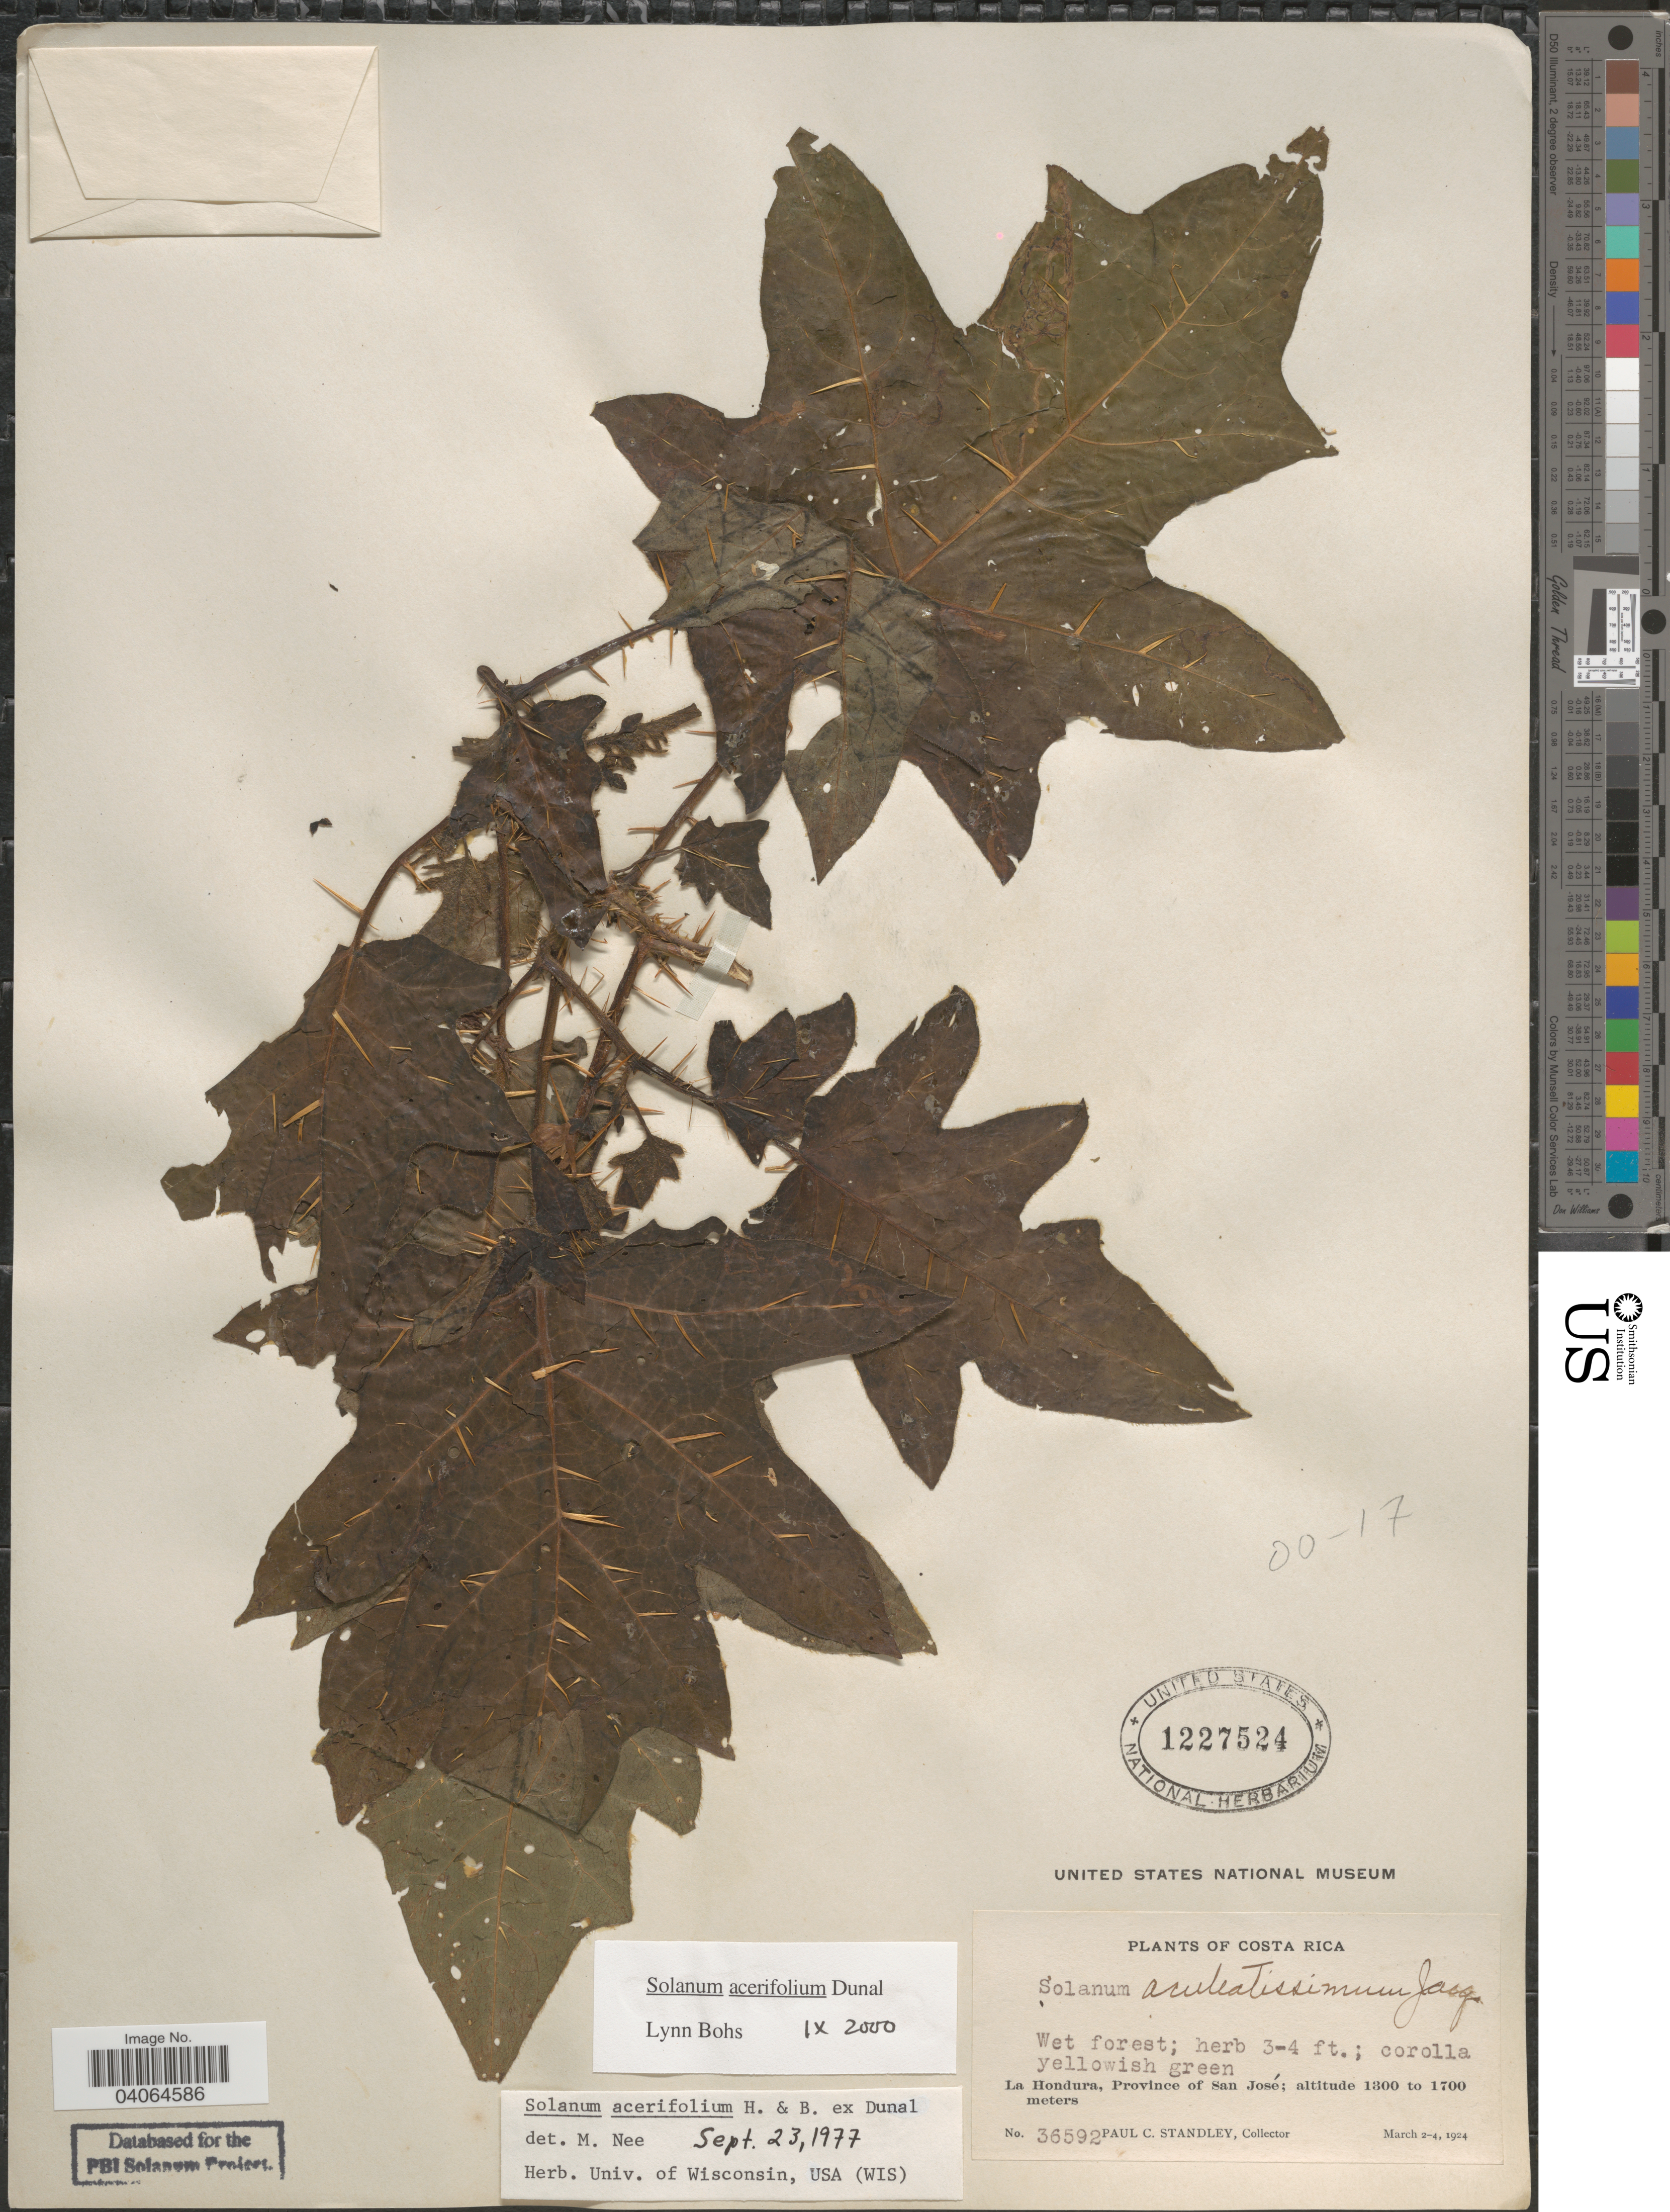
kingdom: Plantae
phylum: Tracheophyta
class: Magnoliopsida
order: Solanales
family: Solanaceae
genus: Solanum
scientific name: Solanum acerifolium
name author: Humb. & Bonpl. ex Dunal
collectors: P. C. Standley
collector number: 36592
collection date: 1924-03-02/1924-03-04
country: Costa Rica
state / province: San José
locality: La Hondura.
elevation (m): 1300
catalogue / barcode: US 1227524